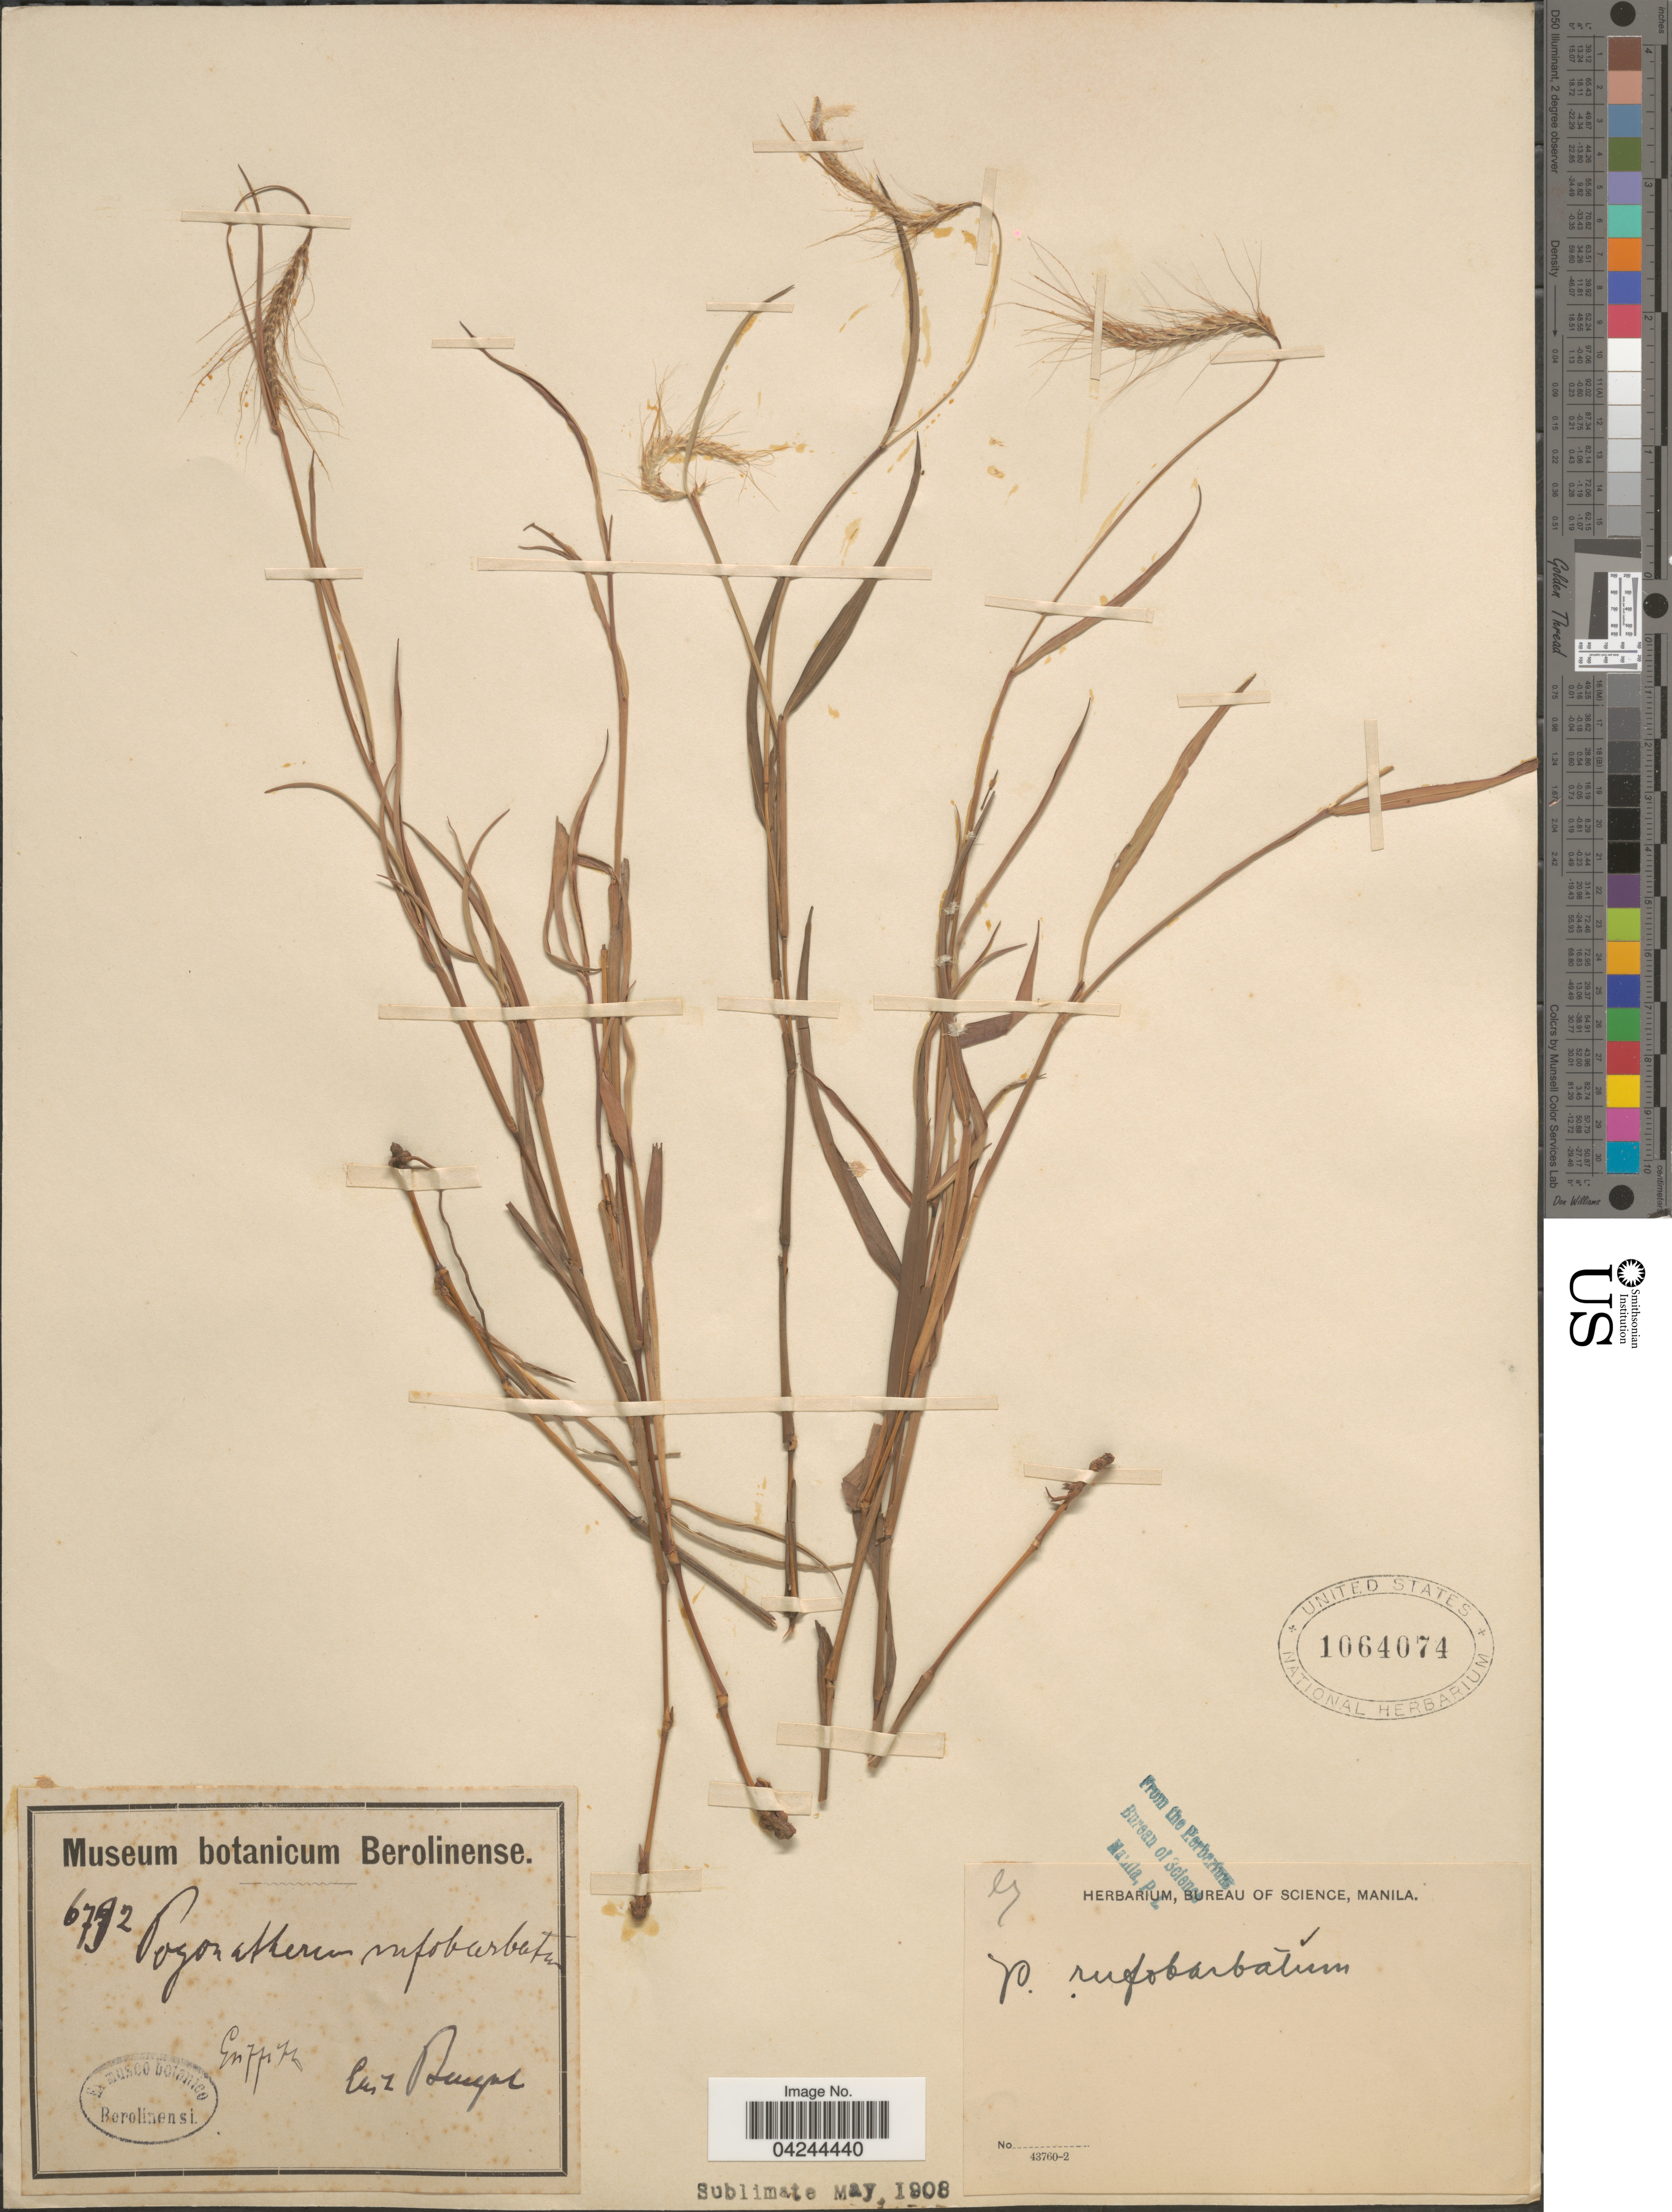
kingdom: Plantae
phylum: Tracheophyta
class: Liliopsida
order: Poales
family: Poaceae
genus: Pogonatherum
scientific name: Pogonatherum paniceum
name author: (Lam.) Hack.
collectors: -. Griffith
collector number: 6792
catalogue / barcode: US 1064074